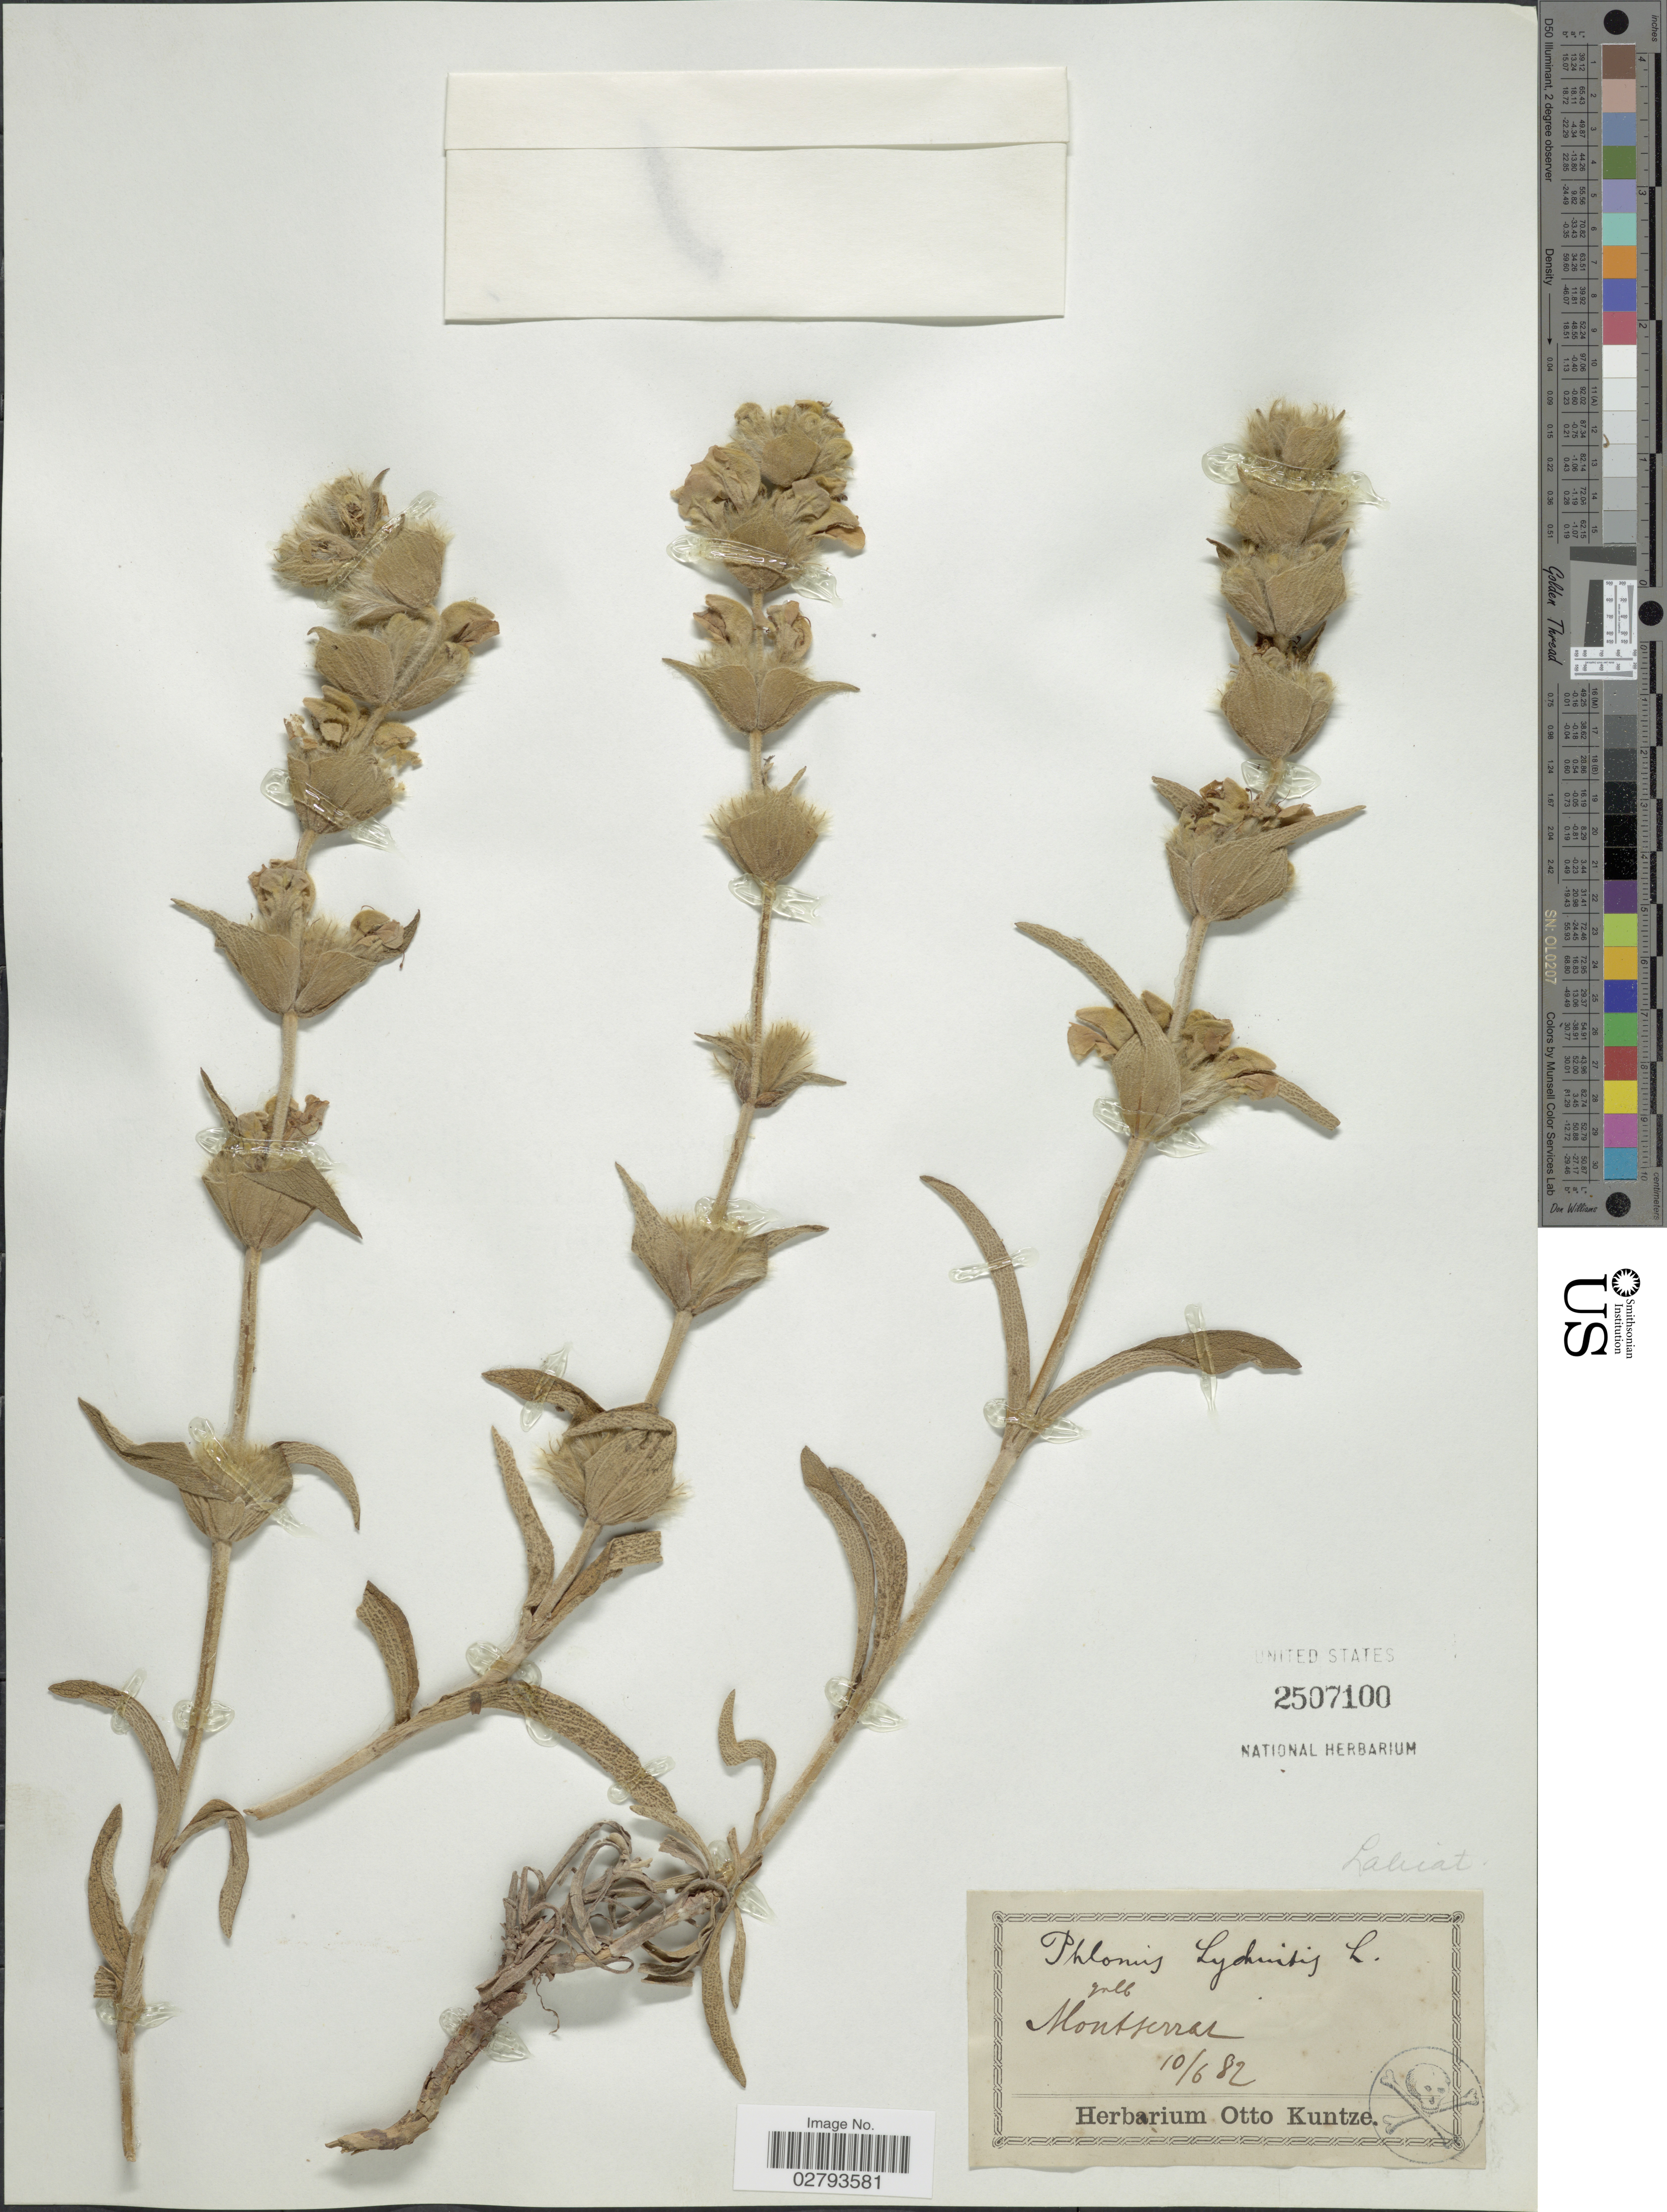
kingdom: Plantae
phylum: Tracheophyta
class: Magnoliopsida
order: Lamiales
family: Lamiaceae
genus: Phlomis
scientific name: Phlomis lychnitis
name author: L.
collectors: ex herb. Otto Kuntze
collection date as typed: Transcribed d/m/y: 10/6/82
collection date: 1882-06-10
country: Spain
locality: Montserrat.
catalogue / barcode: US 2507100